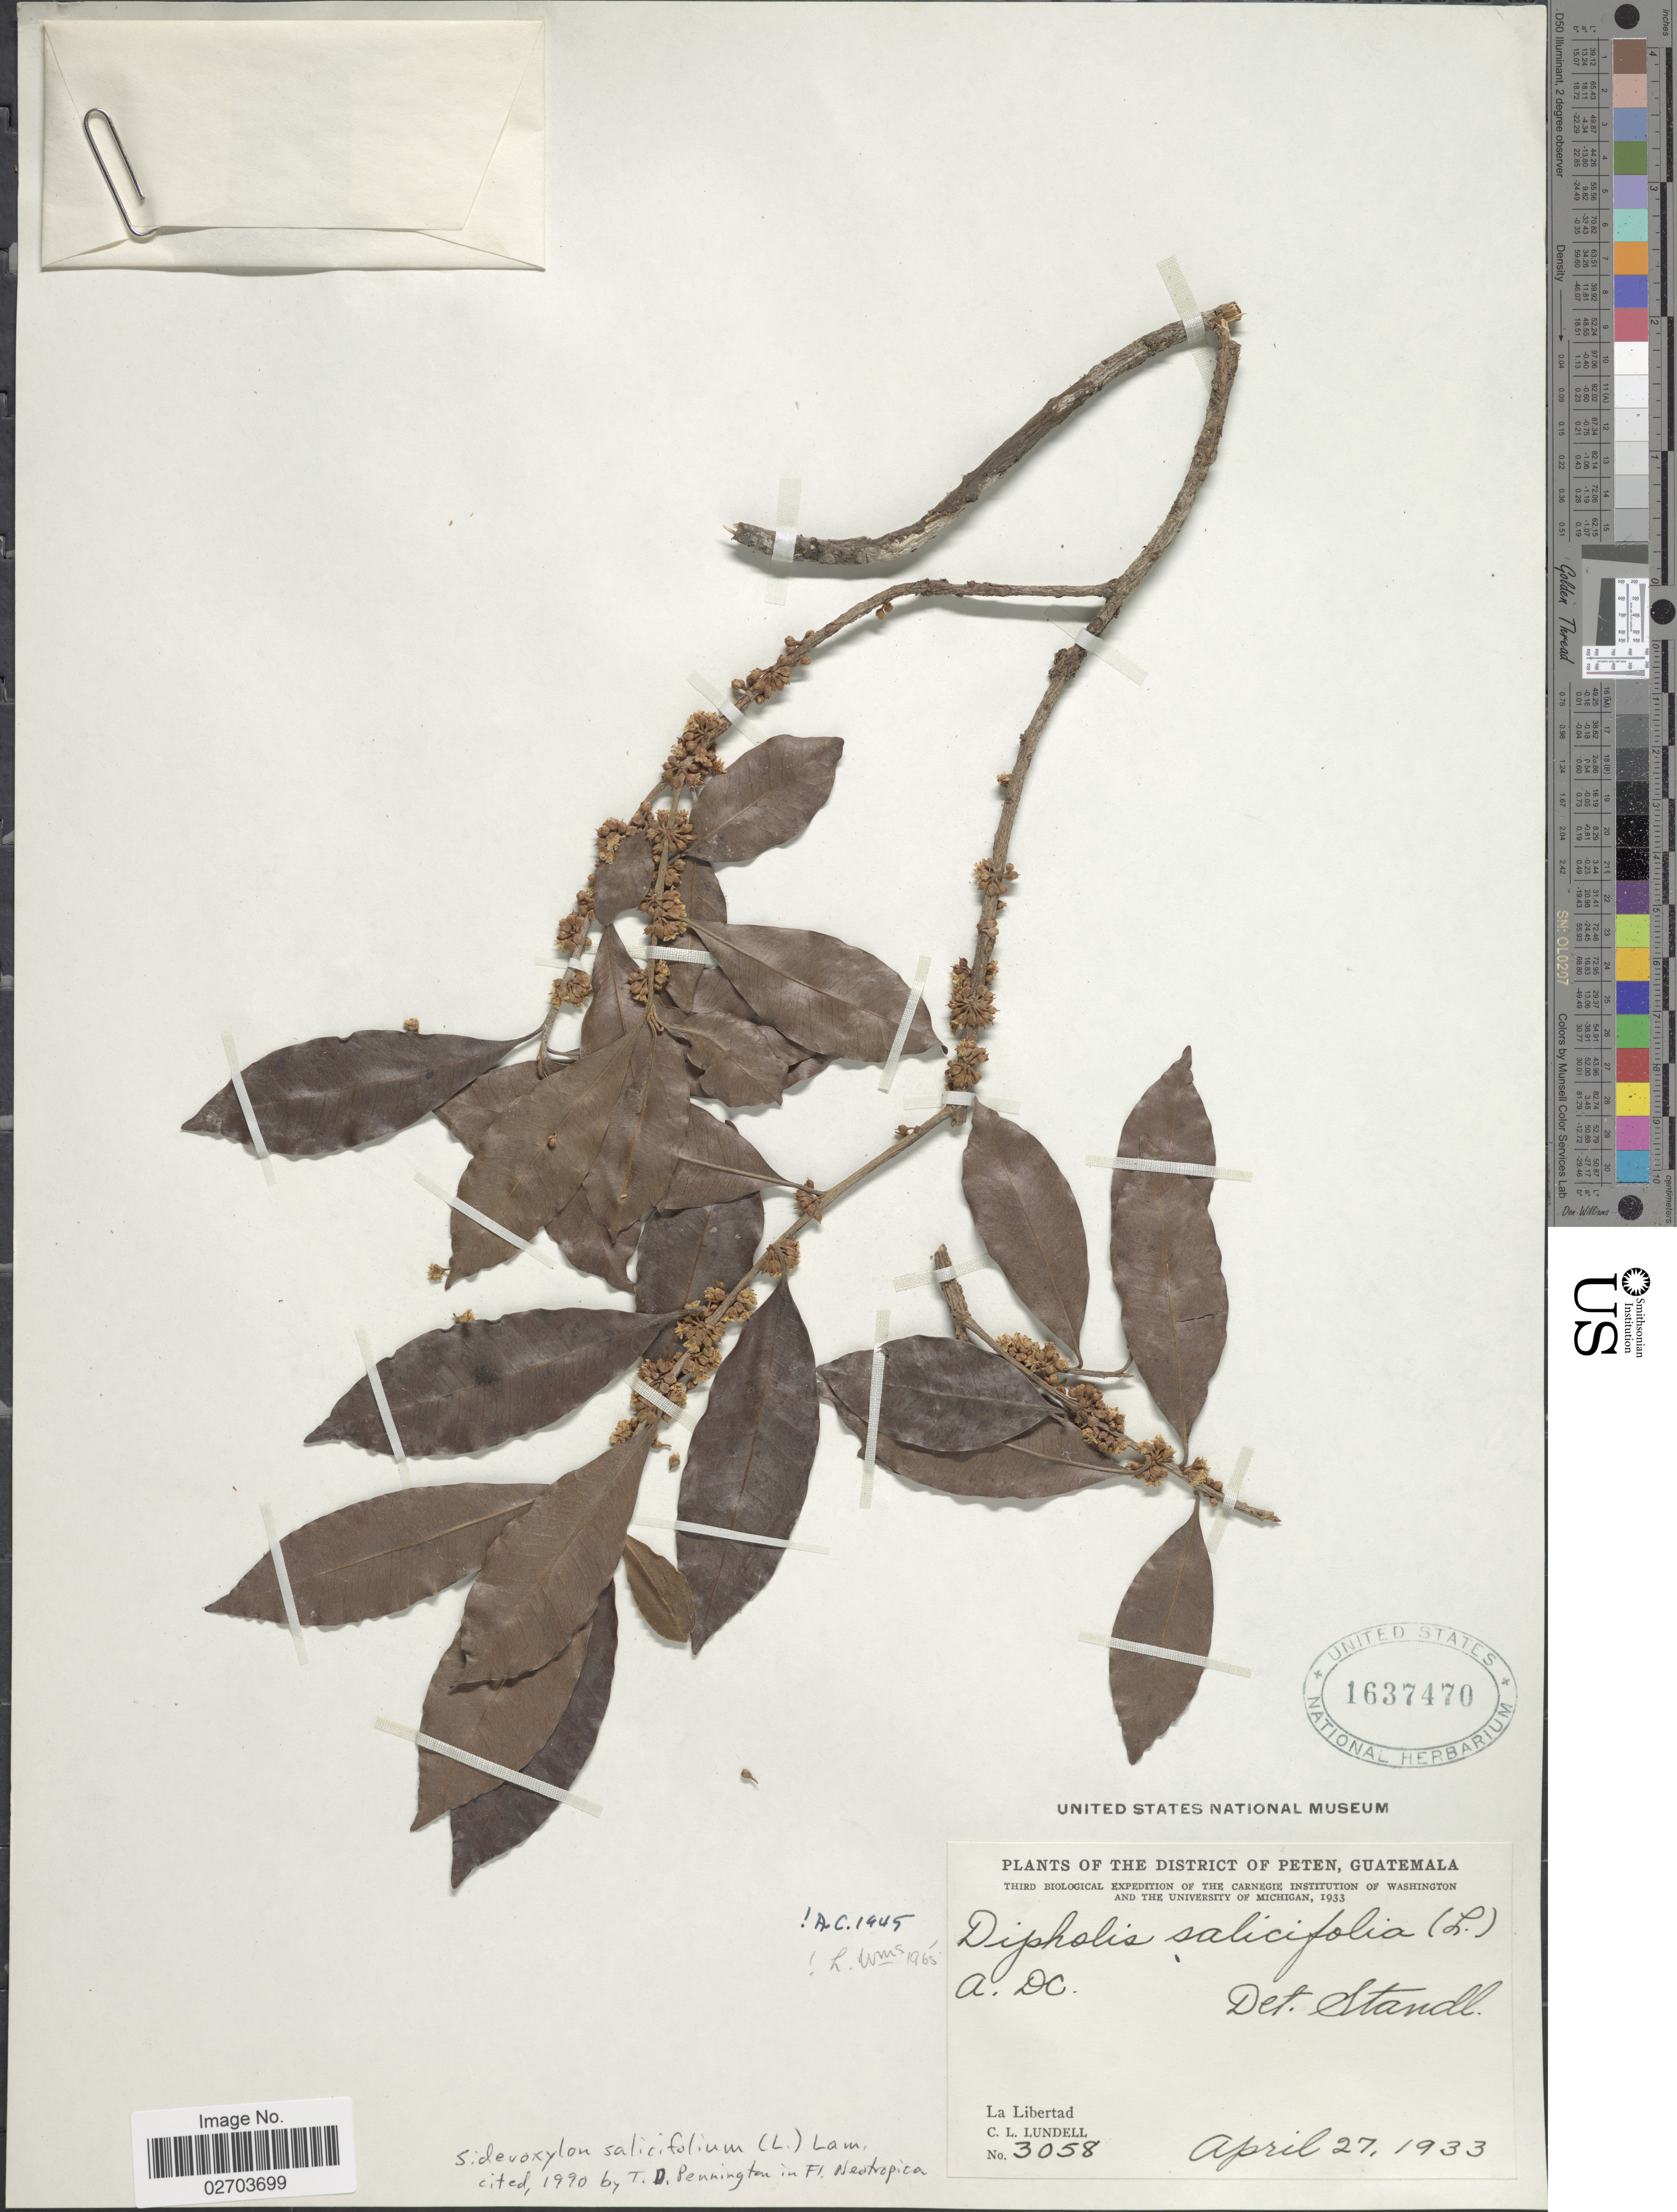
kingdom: Plantae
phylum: Tracheophyta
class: Magnoliopsida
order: Ericales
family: Sapotaceae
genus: Sideroxylon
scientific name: Sideroxylon salicifolium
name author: (L.) Lam.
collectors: C. L. Lundell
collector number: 3058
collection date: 1933-04-27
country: Guatemala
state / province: El Petén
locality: La Libertad.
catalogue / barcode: US 1637470